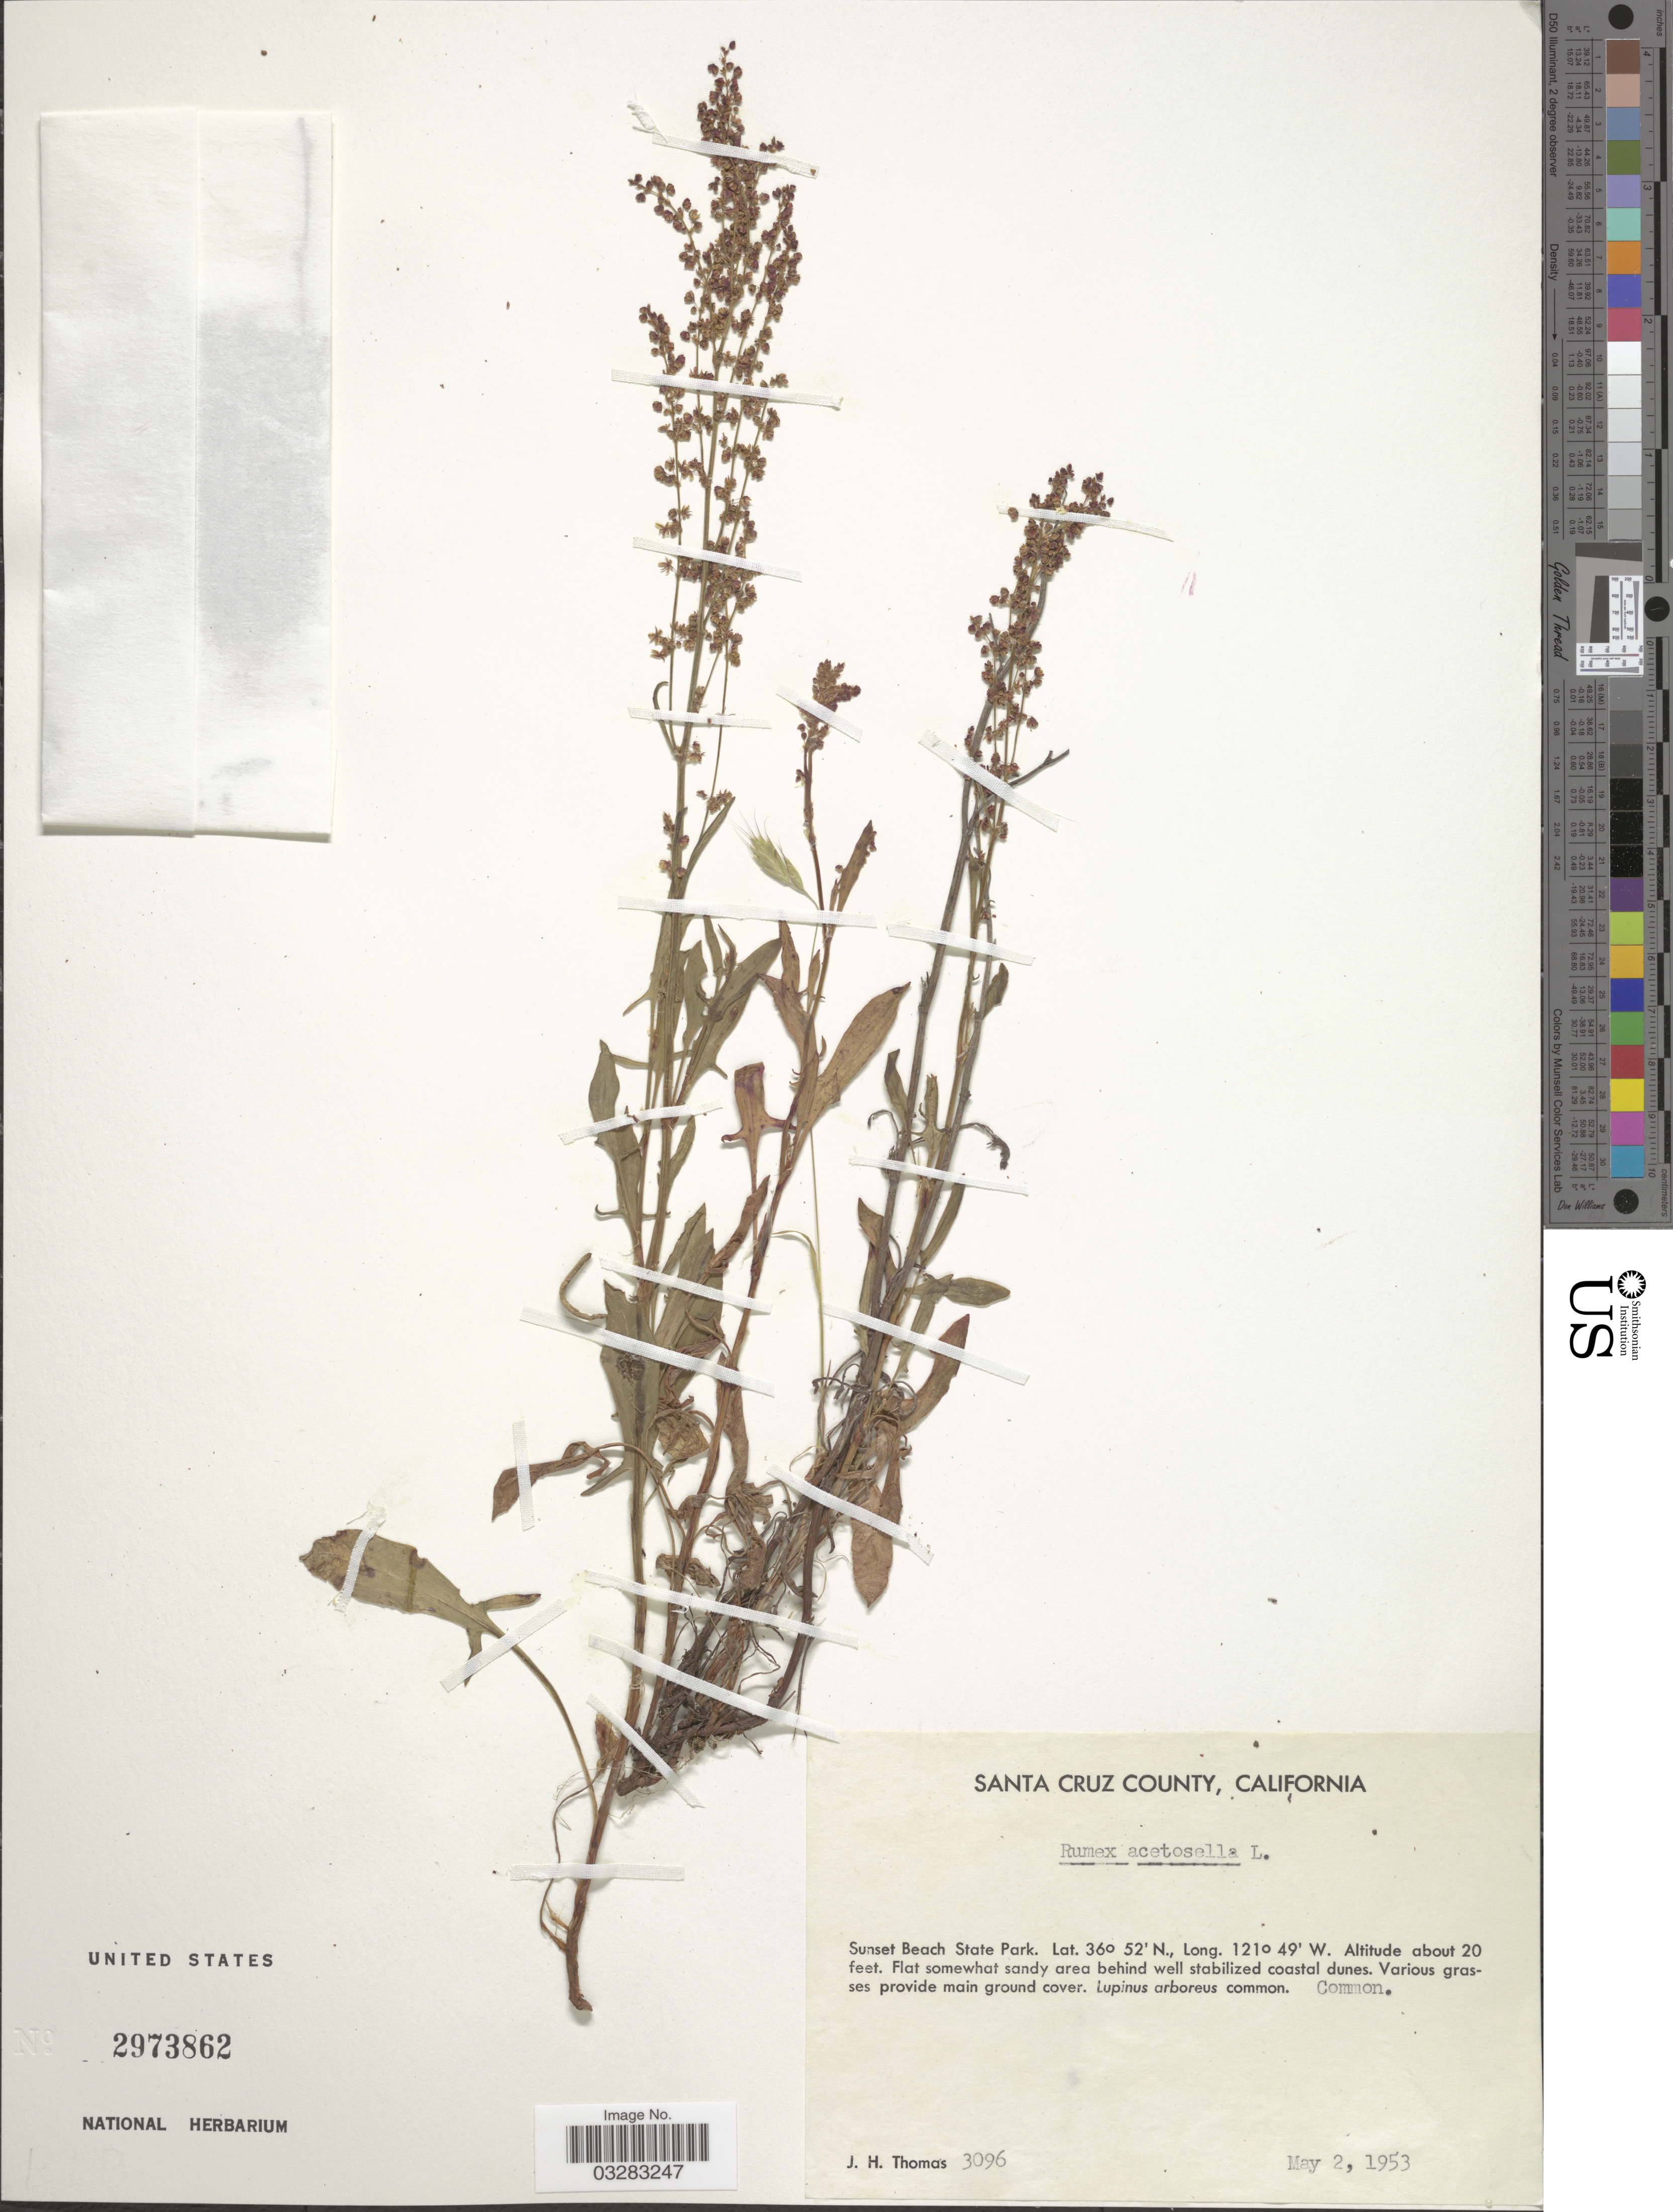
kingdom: Plantae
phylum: Tracheophyta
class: Magnoliopsida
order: Caryophyllales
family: Polygonaceae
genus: Rumex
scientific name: Rumex acetosella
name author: L.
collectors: J. H. Thomas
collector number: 3096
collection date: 1953-05-02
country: United States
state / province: California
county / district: Santa Cruz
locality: Santa Cruz County. Sunset Beach State Park.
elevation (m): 6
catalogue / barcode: US 2973862